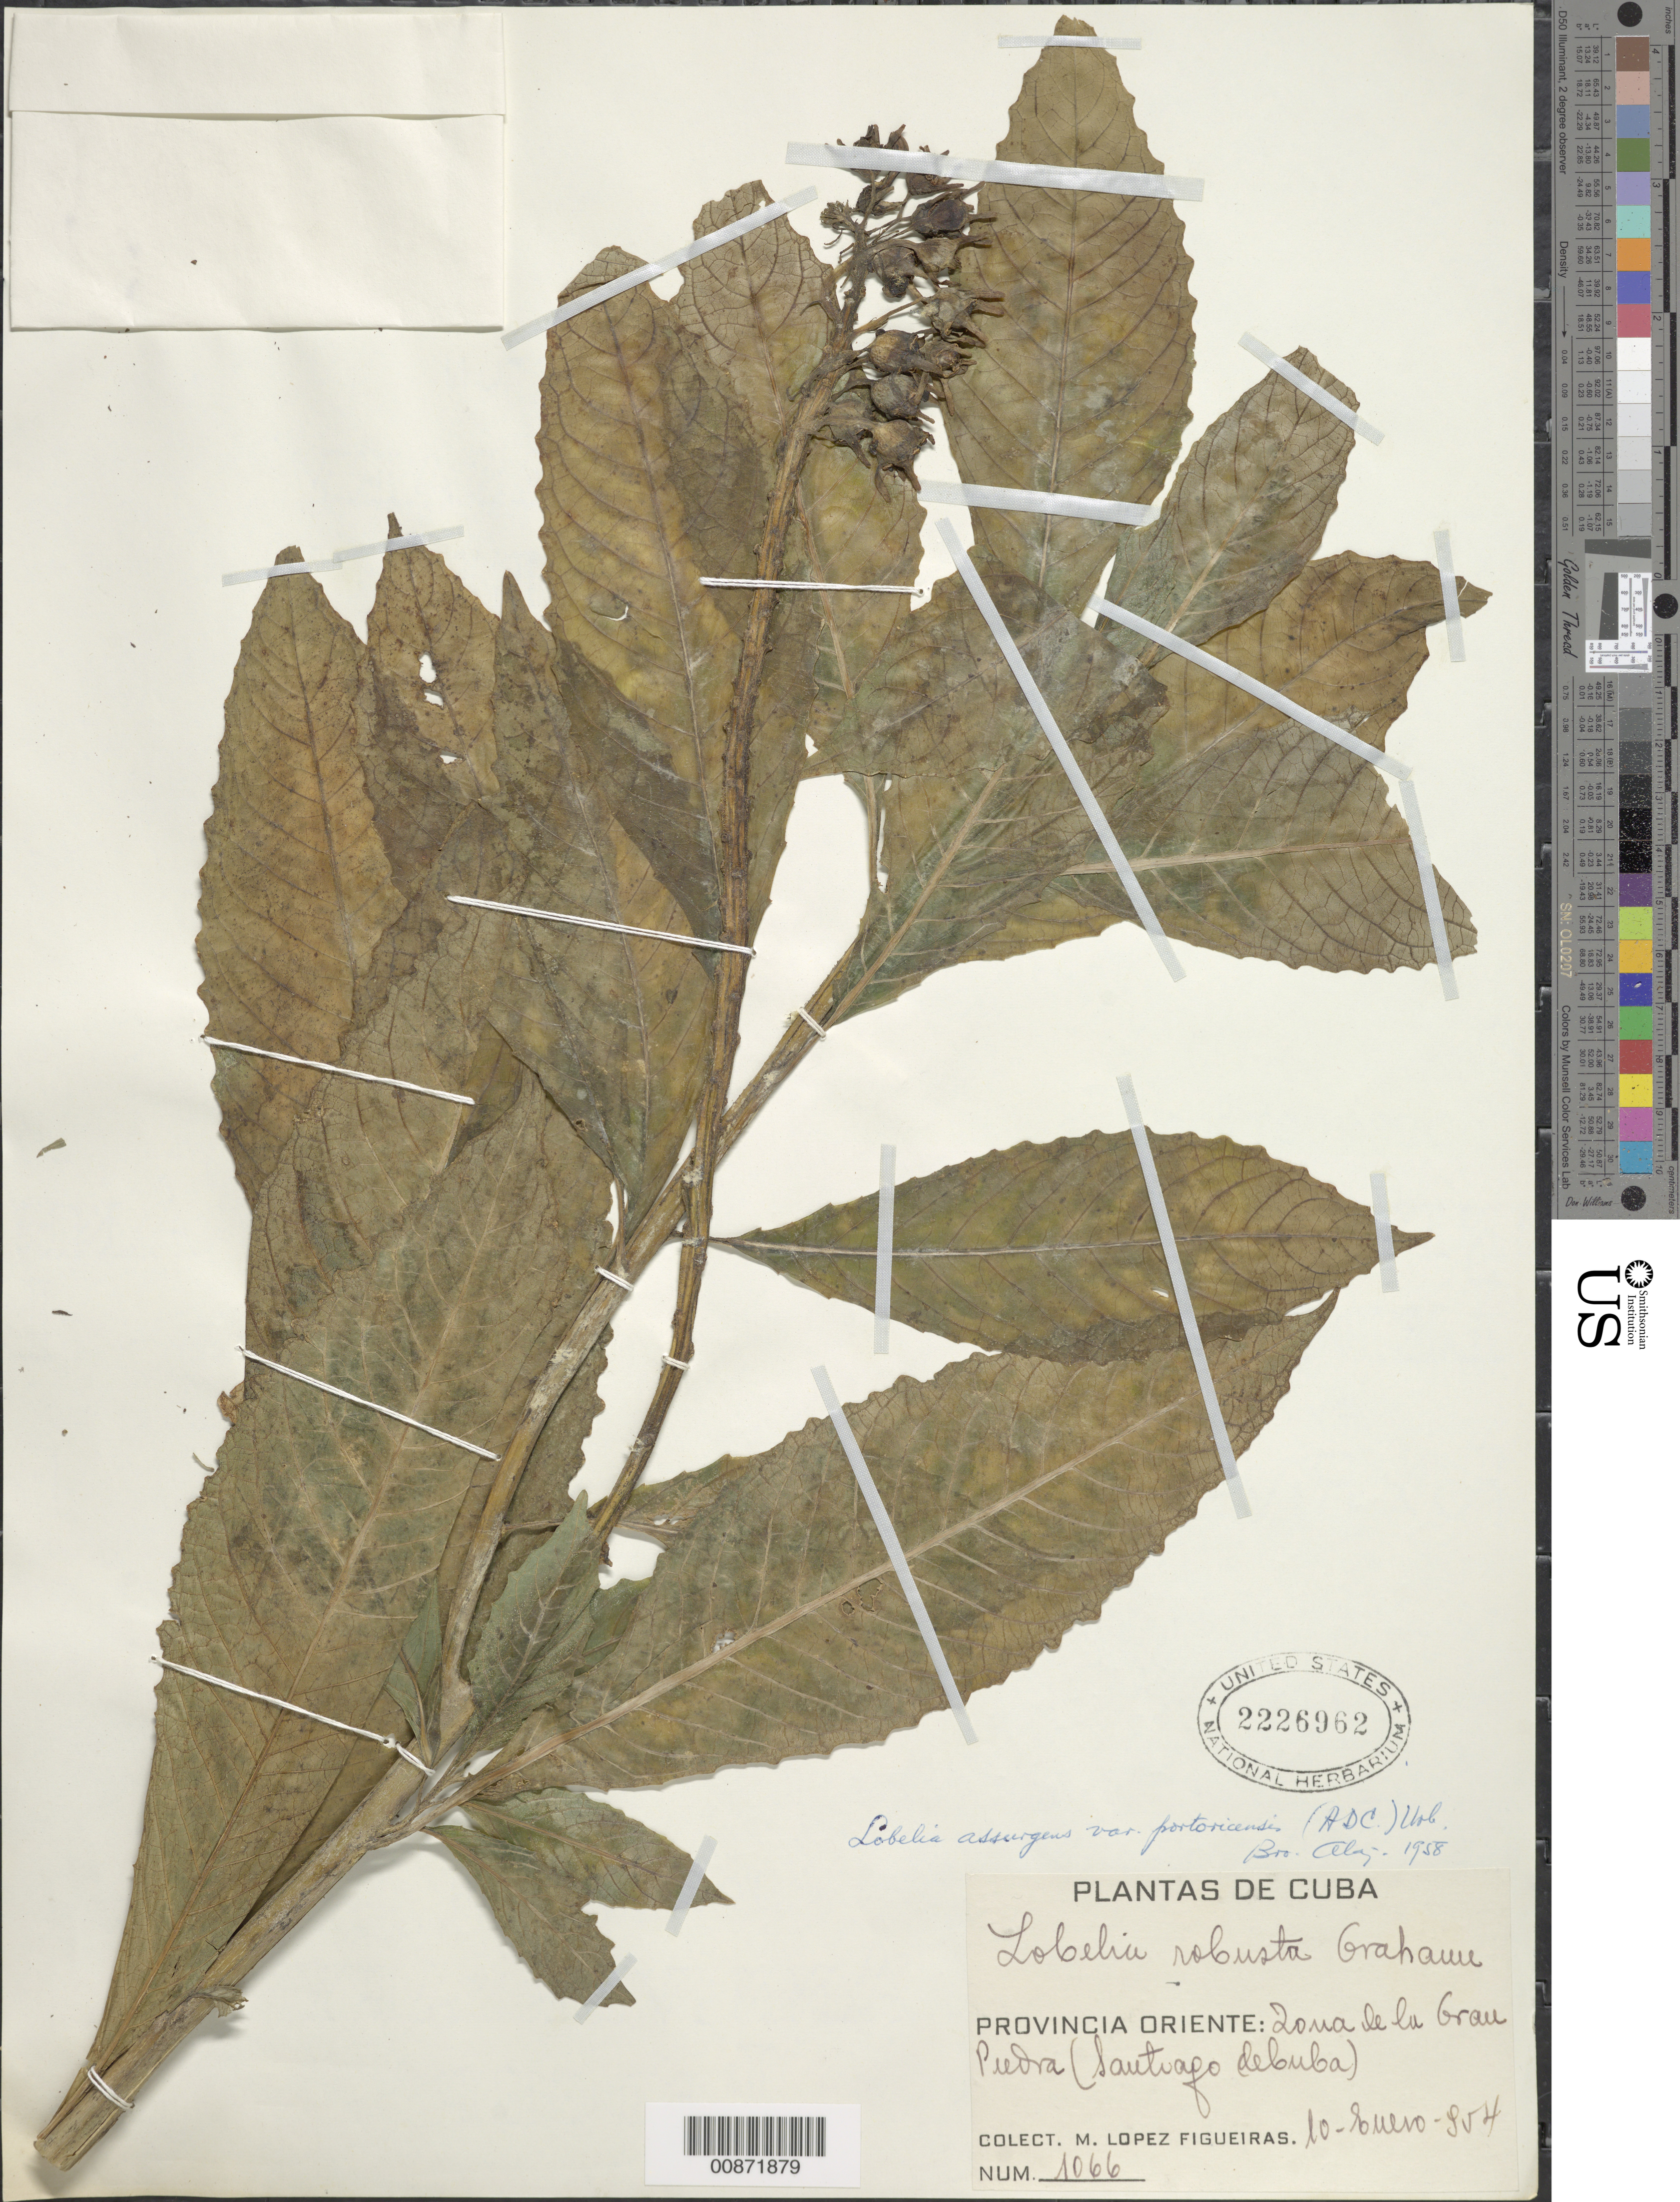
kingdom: Plantae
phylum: Tracheophyta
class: Magnoliopsida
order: Asterales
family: Campanulaceae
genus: Lobelia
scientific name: Lobelia assurgens var. portoricensis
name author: (DC.) Urb.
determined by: Liogier, Alain H.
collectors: M. López Figueiras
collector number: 1066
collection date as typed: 10 Cue 1854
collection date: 1854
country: Cuba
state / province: Oriente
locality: Loma de la Grau Piedra (Santiago de Cuba)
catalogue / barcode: US 2226962